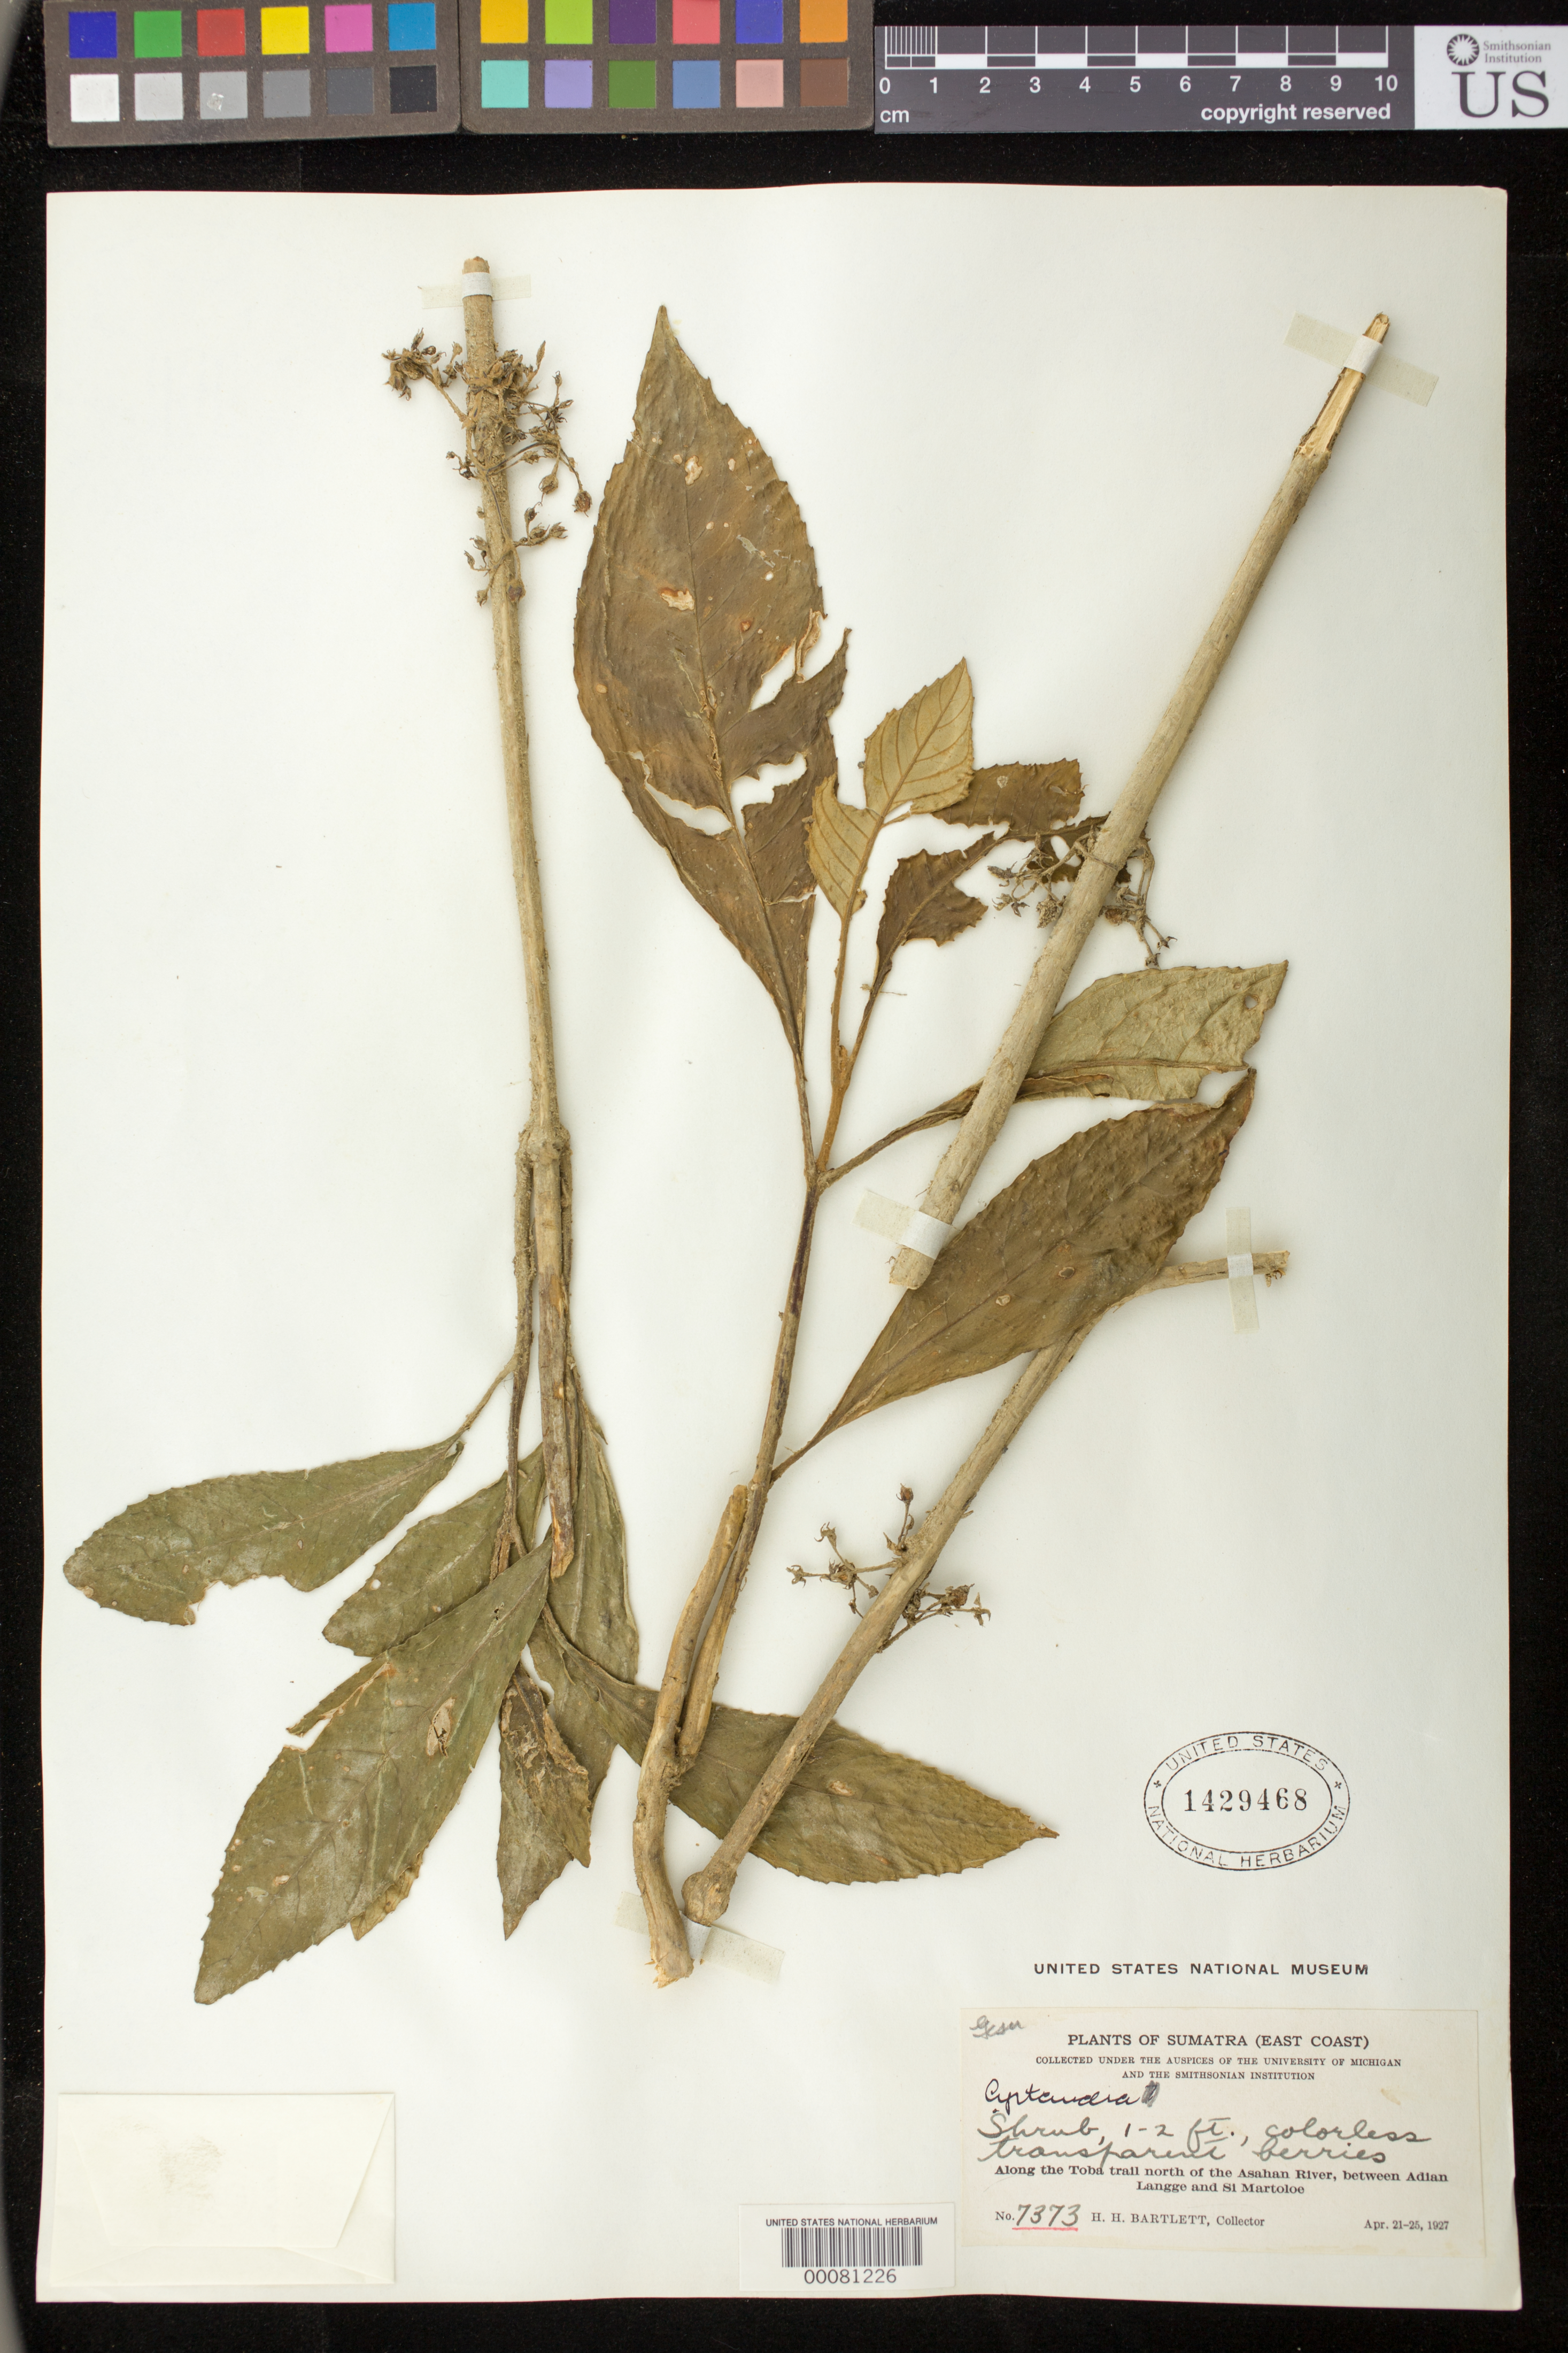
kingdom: Plantae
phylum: Tracheophyta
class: Magnoliopsida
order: Lamiales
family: Gesneriaceae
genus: Cyrtandra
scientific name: Cyrtandra sp.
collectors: H. H. Bartlett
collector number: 7373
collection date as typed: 21-25 Apr 1927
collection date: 1927-04-21/1927-04-25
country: Indonesia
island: Sumatra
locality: East coast, along the toba trail n of the asahan river, between adian langge and si martoloe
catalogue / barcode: US 1429468